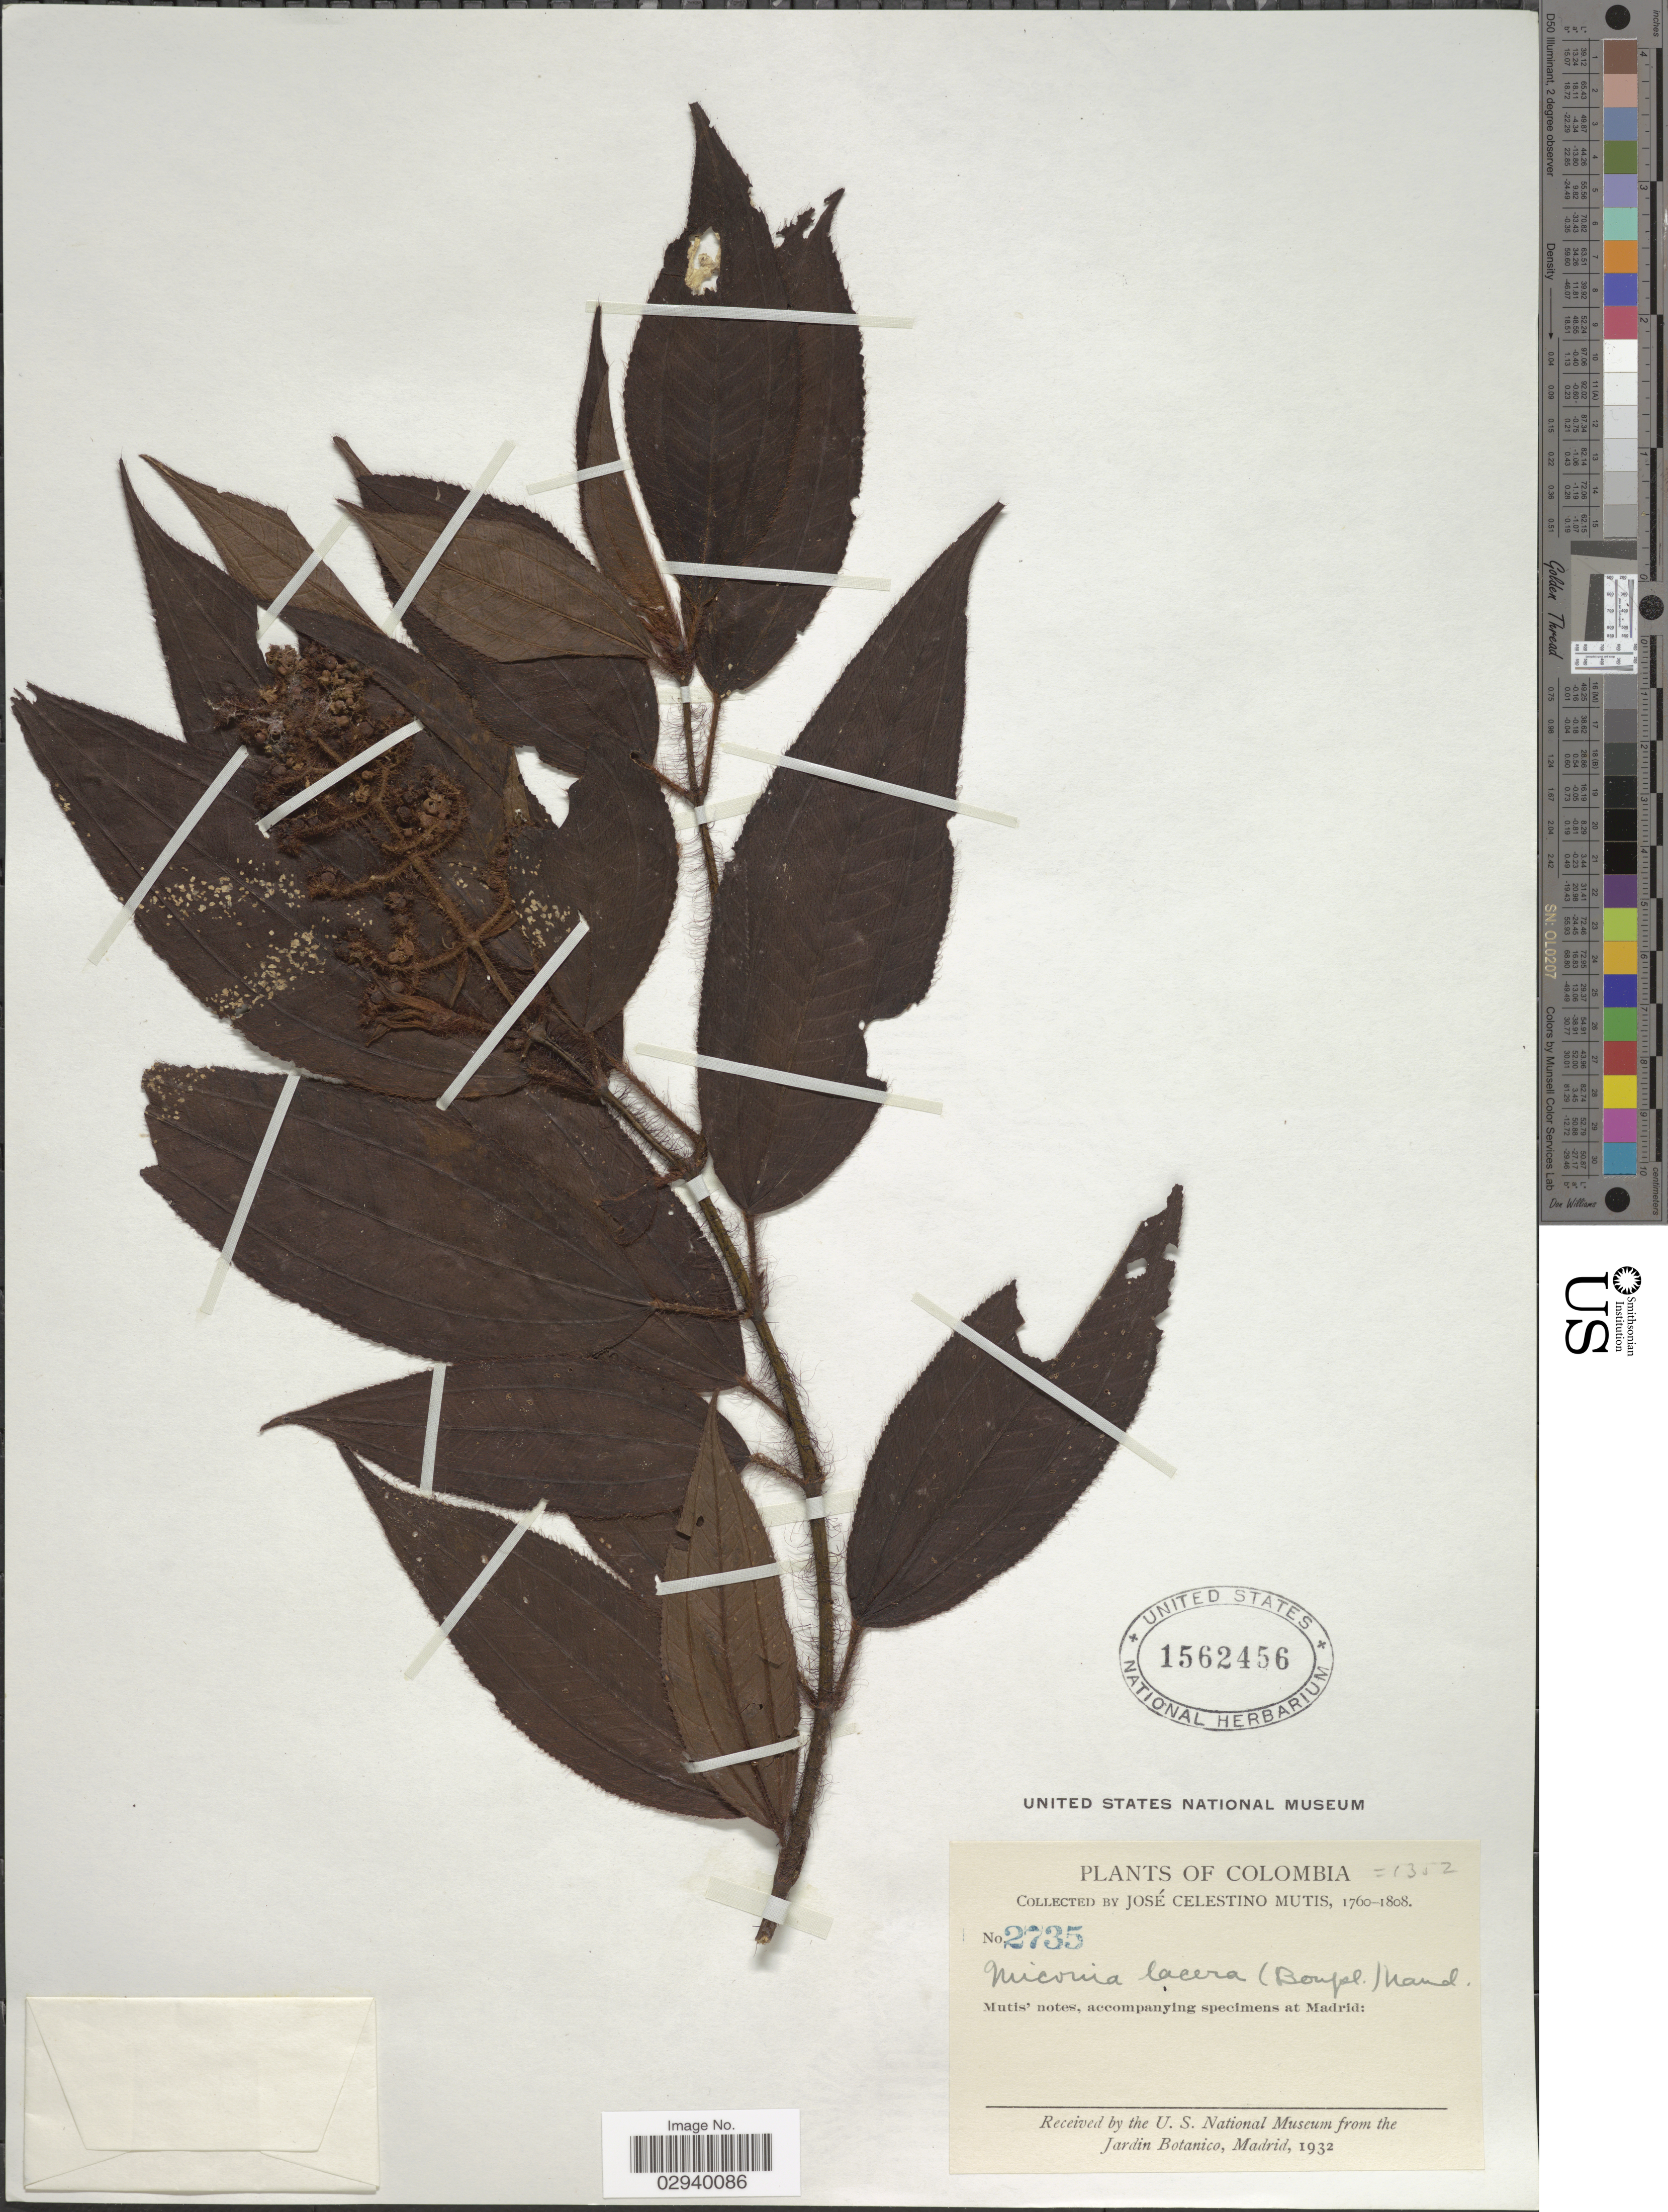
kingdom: Plantae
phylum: Tracheophyta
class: Magnoliopsida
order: Myrtales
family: Melastomataceae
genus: Miconia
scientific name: Miconia lacera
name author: (Bonpl.) Naudin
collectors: J. C. B. Mutis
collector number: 2735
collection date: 1760/1808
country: Colombia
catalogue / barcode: US 1562456